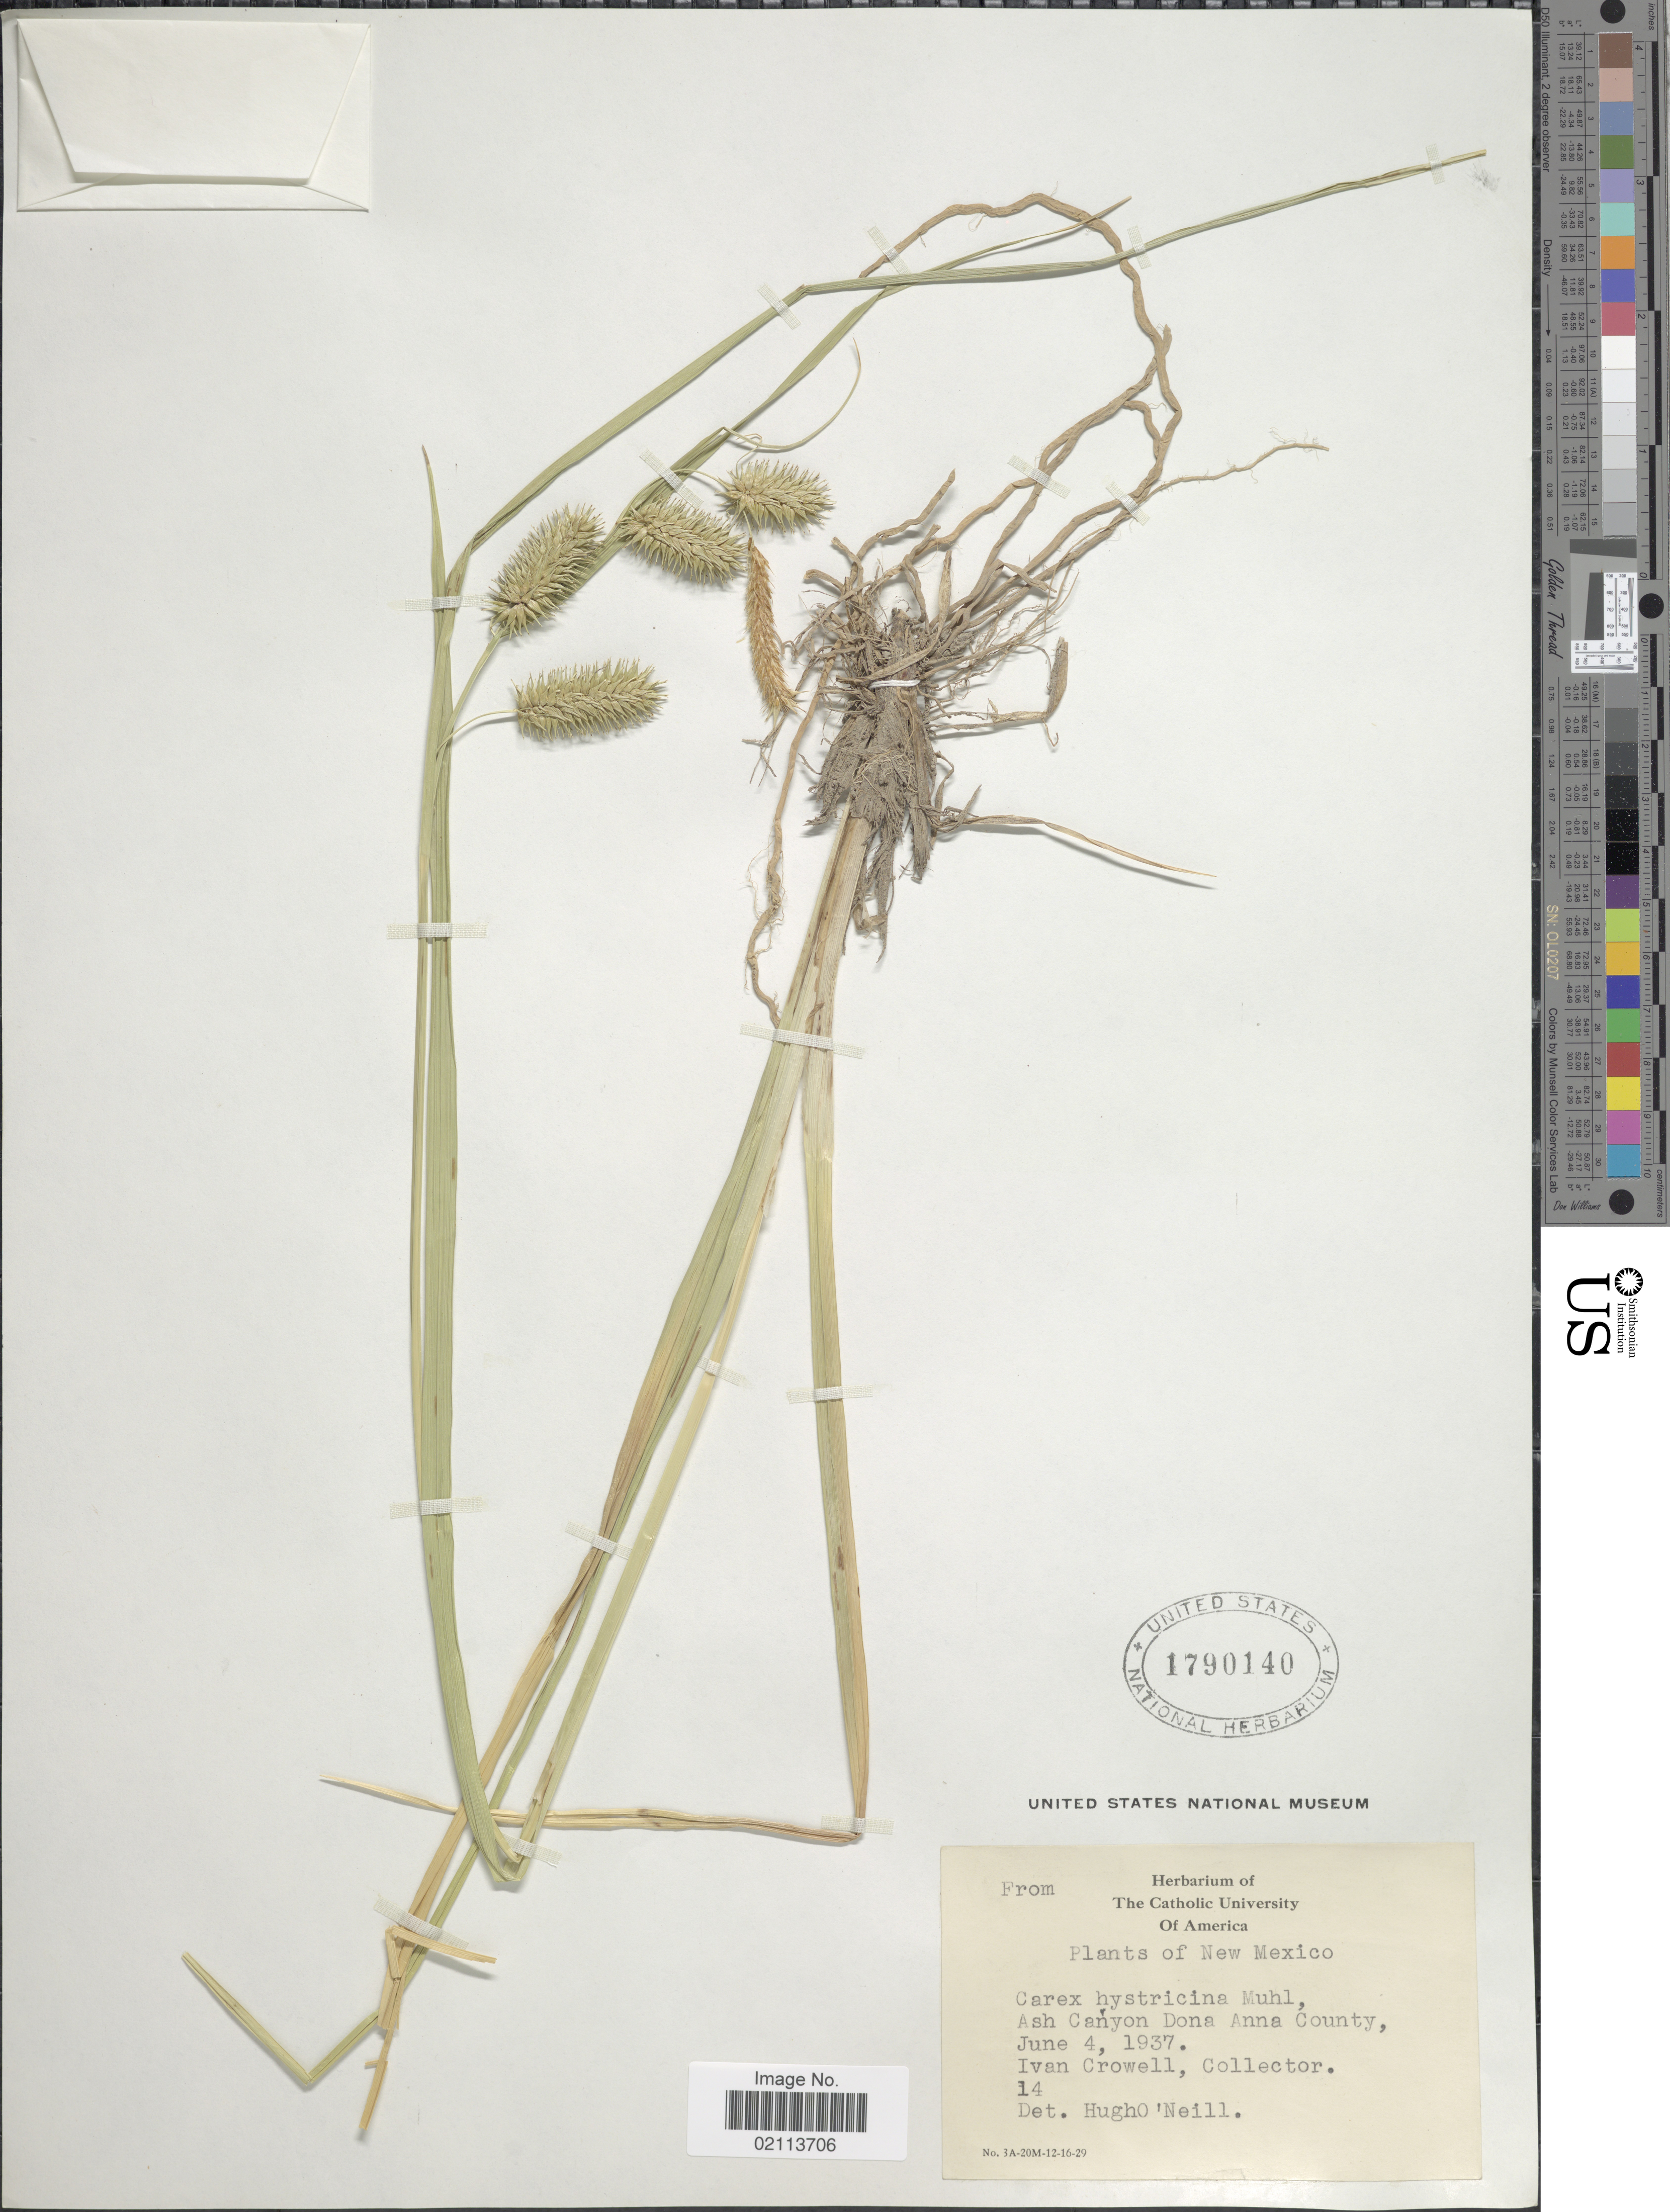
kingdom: Plantae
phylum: Tracheophyta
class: Liliopsida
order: Poales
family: Cyperaceae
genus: Carex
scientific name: Carex hystericina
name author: Muhl. ex Willd.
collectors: I. Crowell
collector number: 14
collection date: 1937-06-04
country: United States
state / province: New Mexico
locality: Ash Canyon Dona Anna County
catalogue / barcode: US 1790140